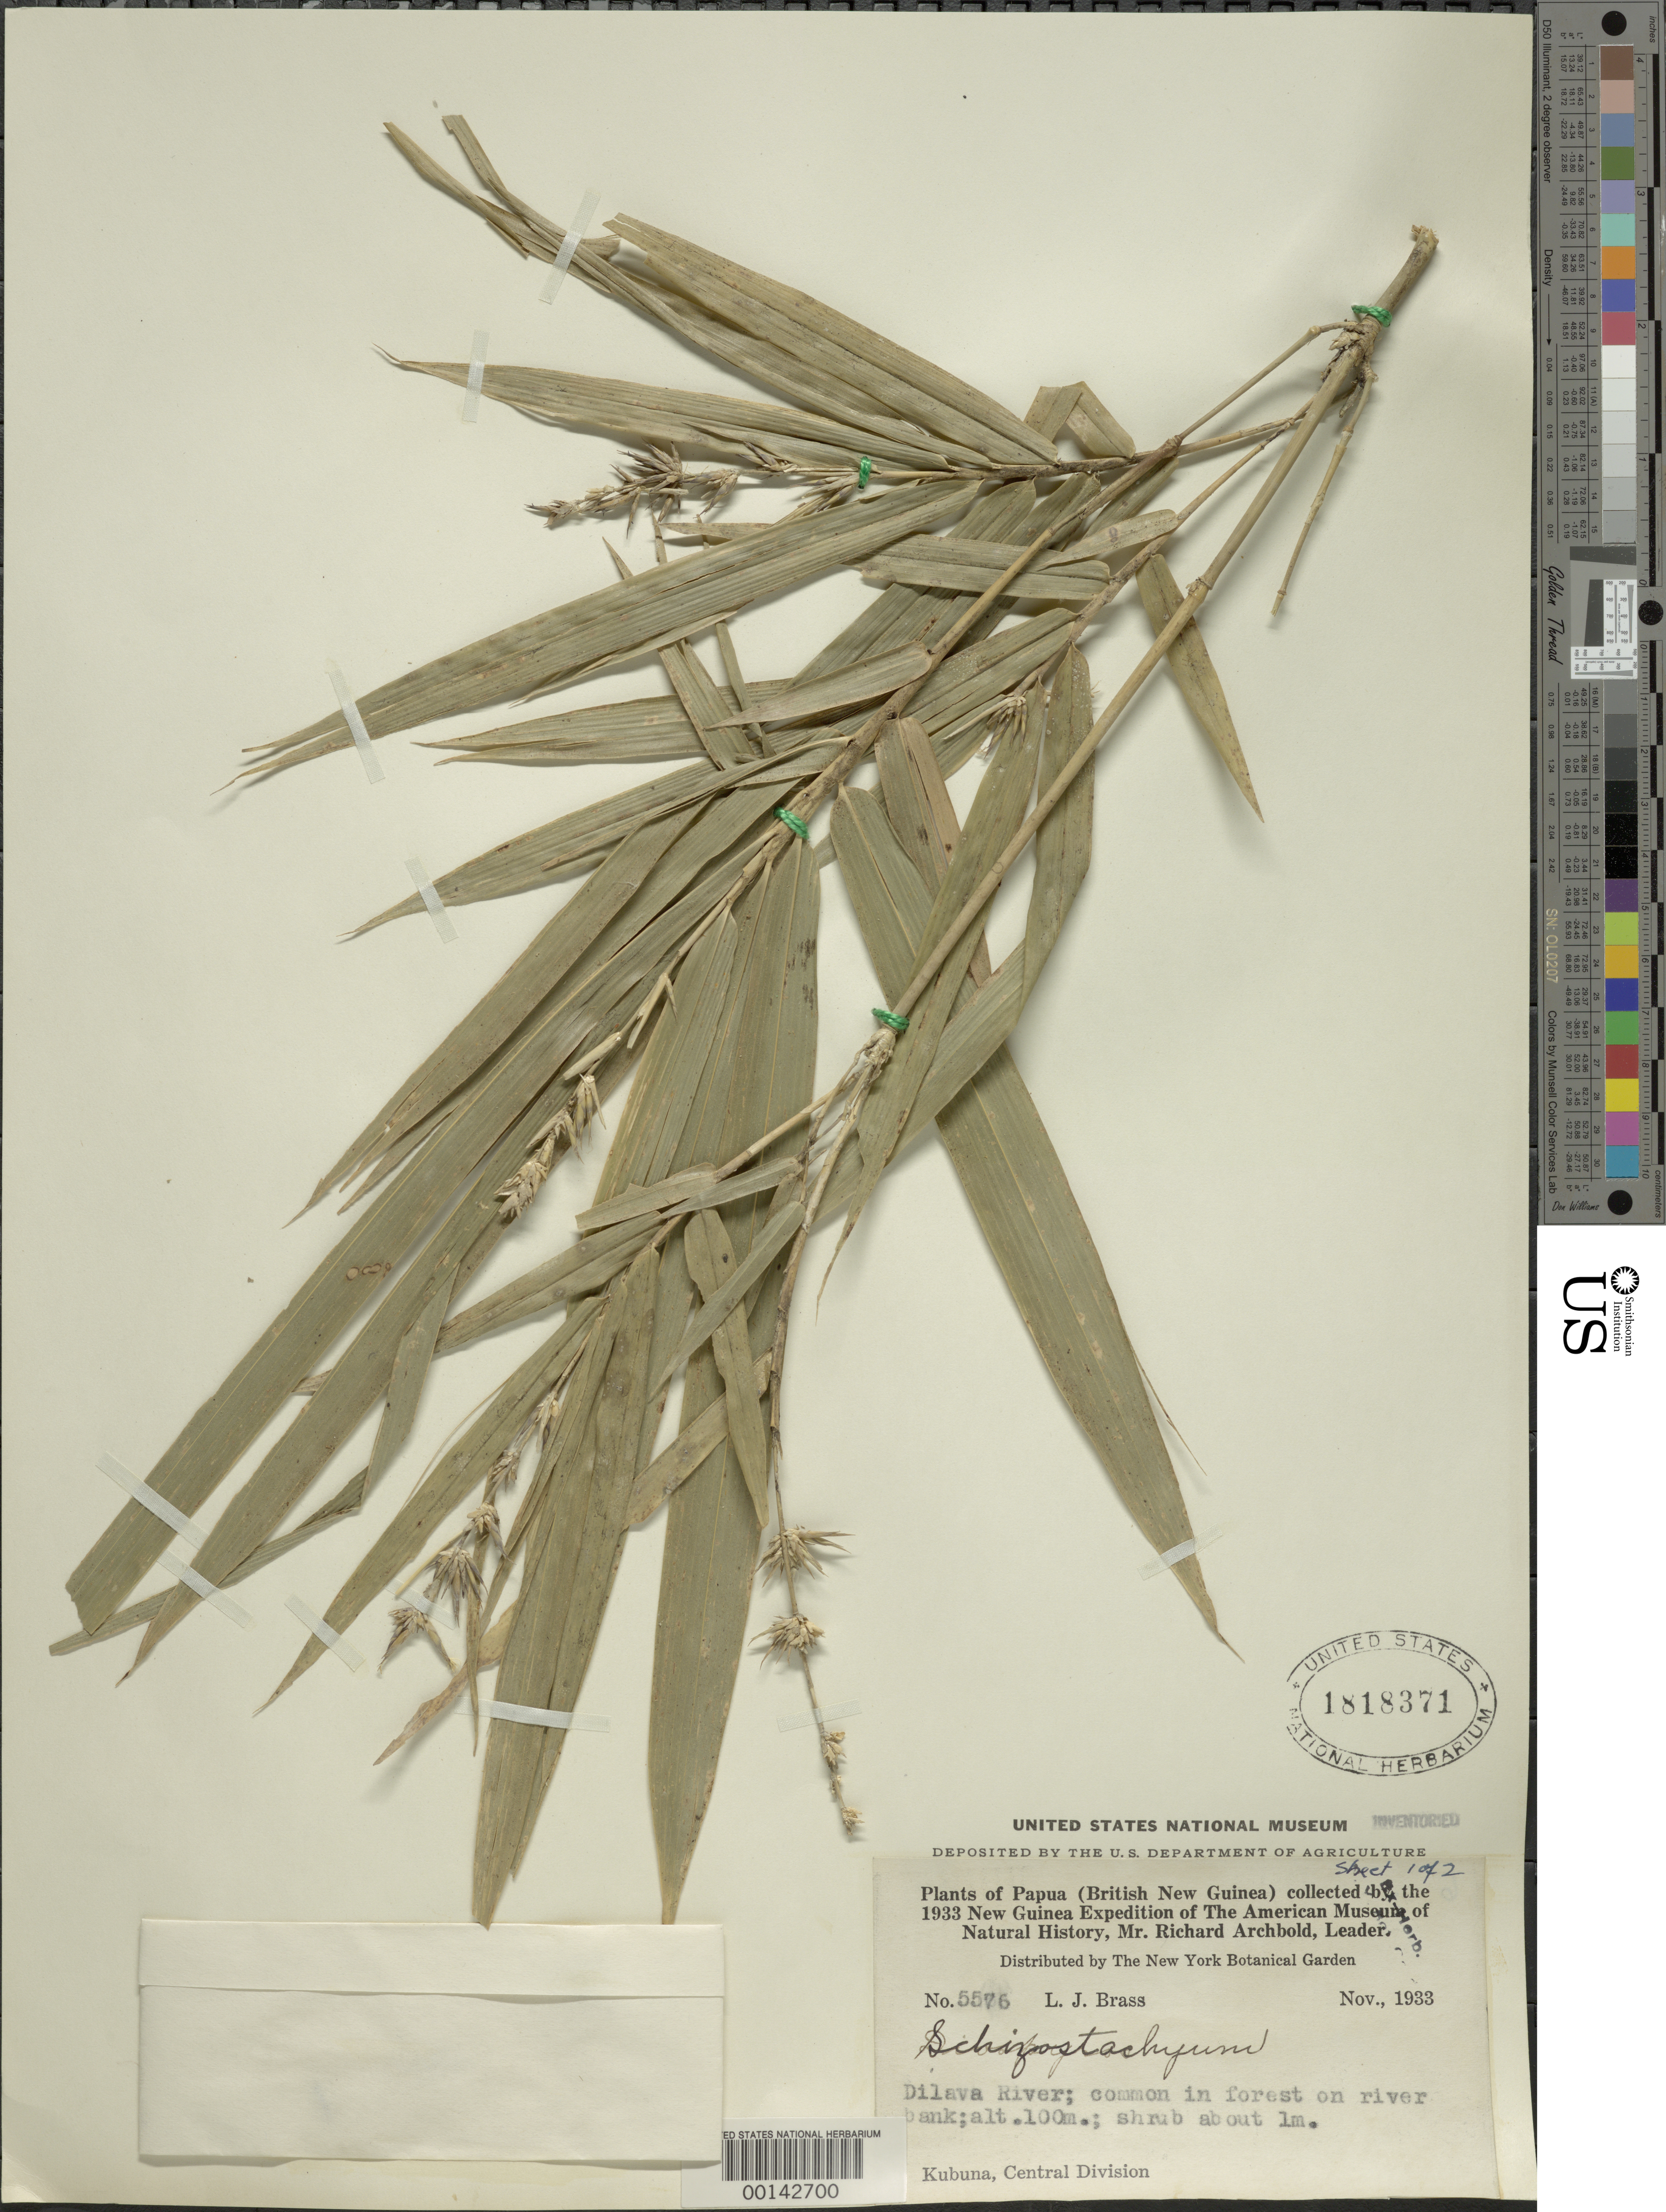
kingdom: Plantae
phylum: Tracheophyta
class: Liliopsida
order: Poales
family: Poaceae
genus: Schizostachyum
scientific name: Schizostachyum sp.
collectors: L. J. Brass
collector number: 5576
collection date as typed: Nov 1933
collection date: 1933-11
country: Papua New Guinea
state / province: Central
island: New Guinea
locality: Kubuna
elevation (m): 100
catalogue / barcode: US 1818371